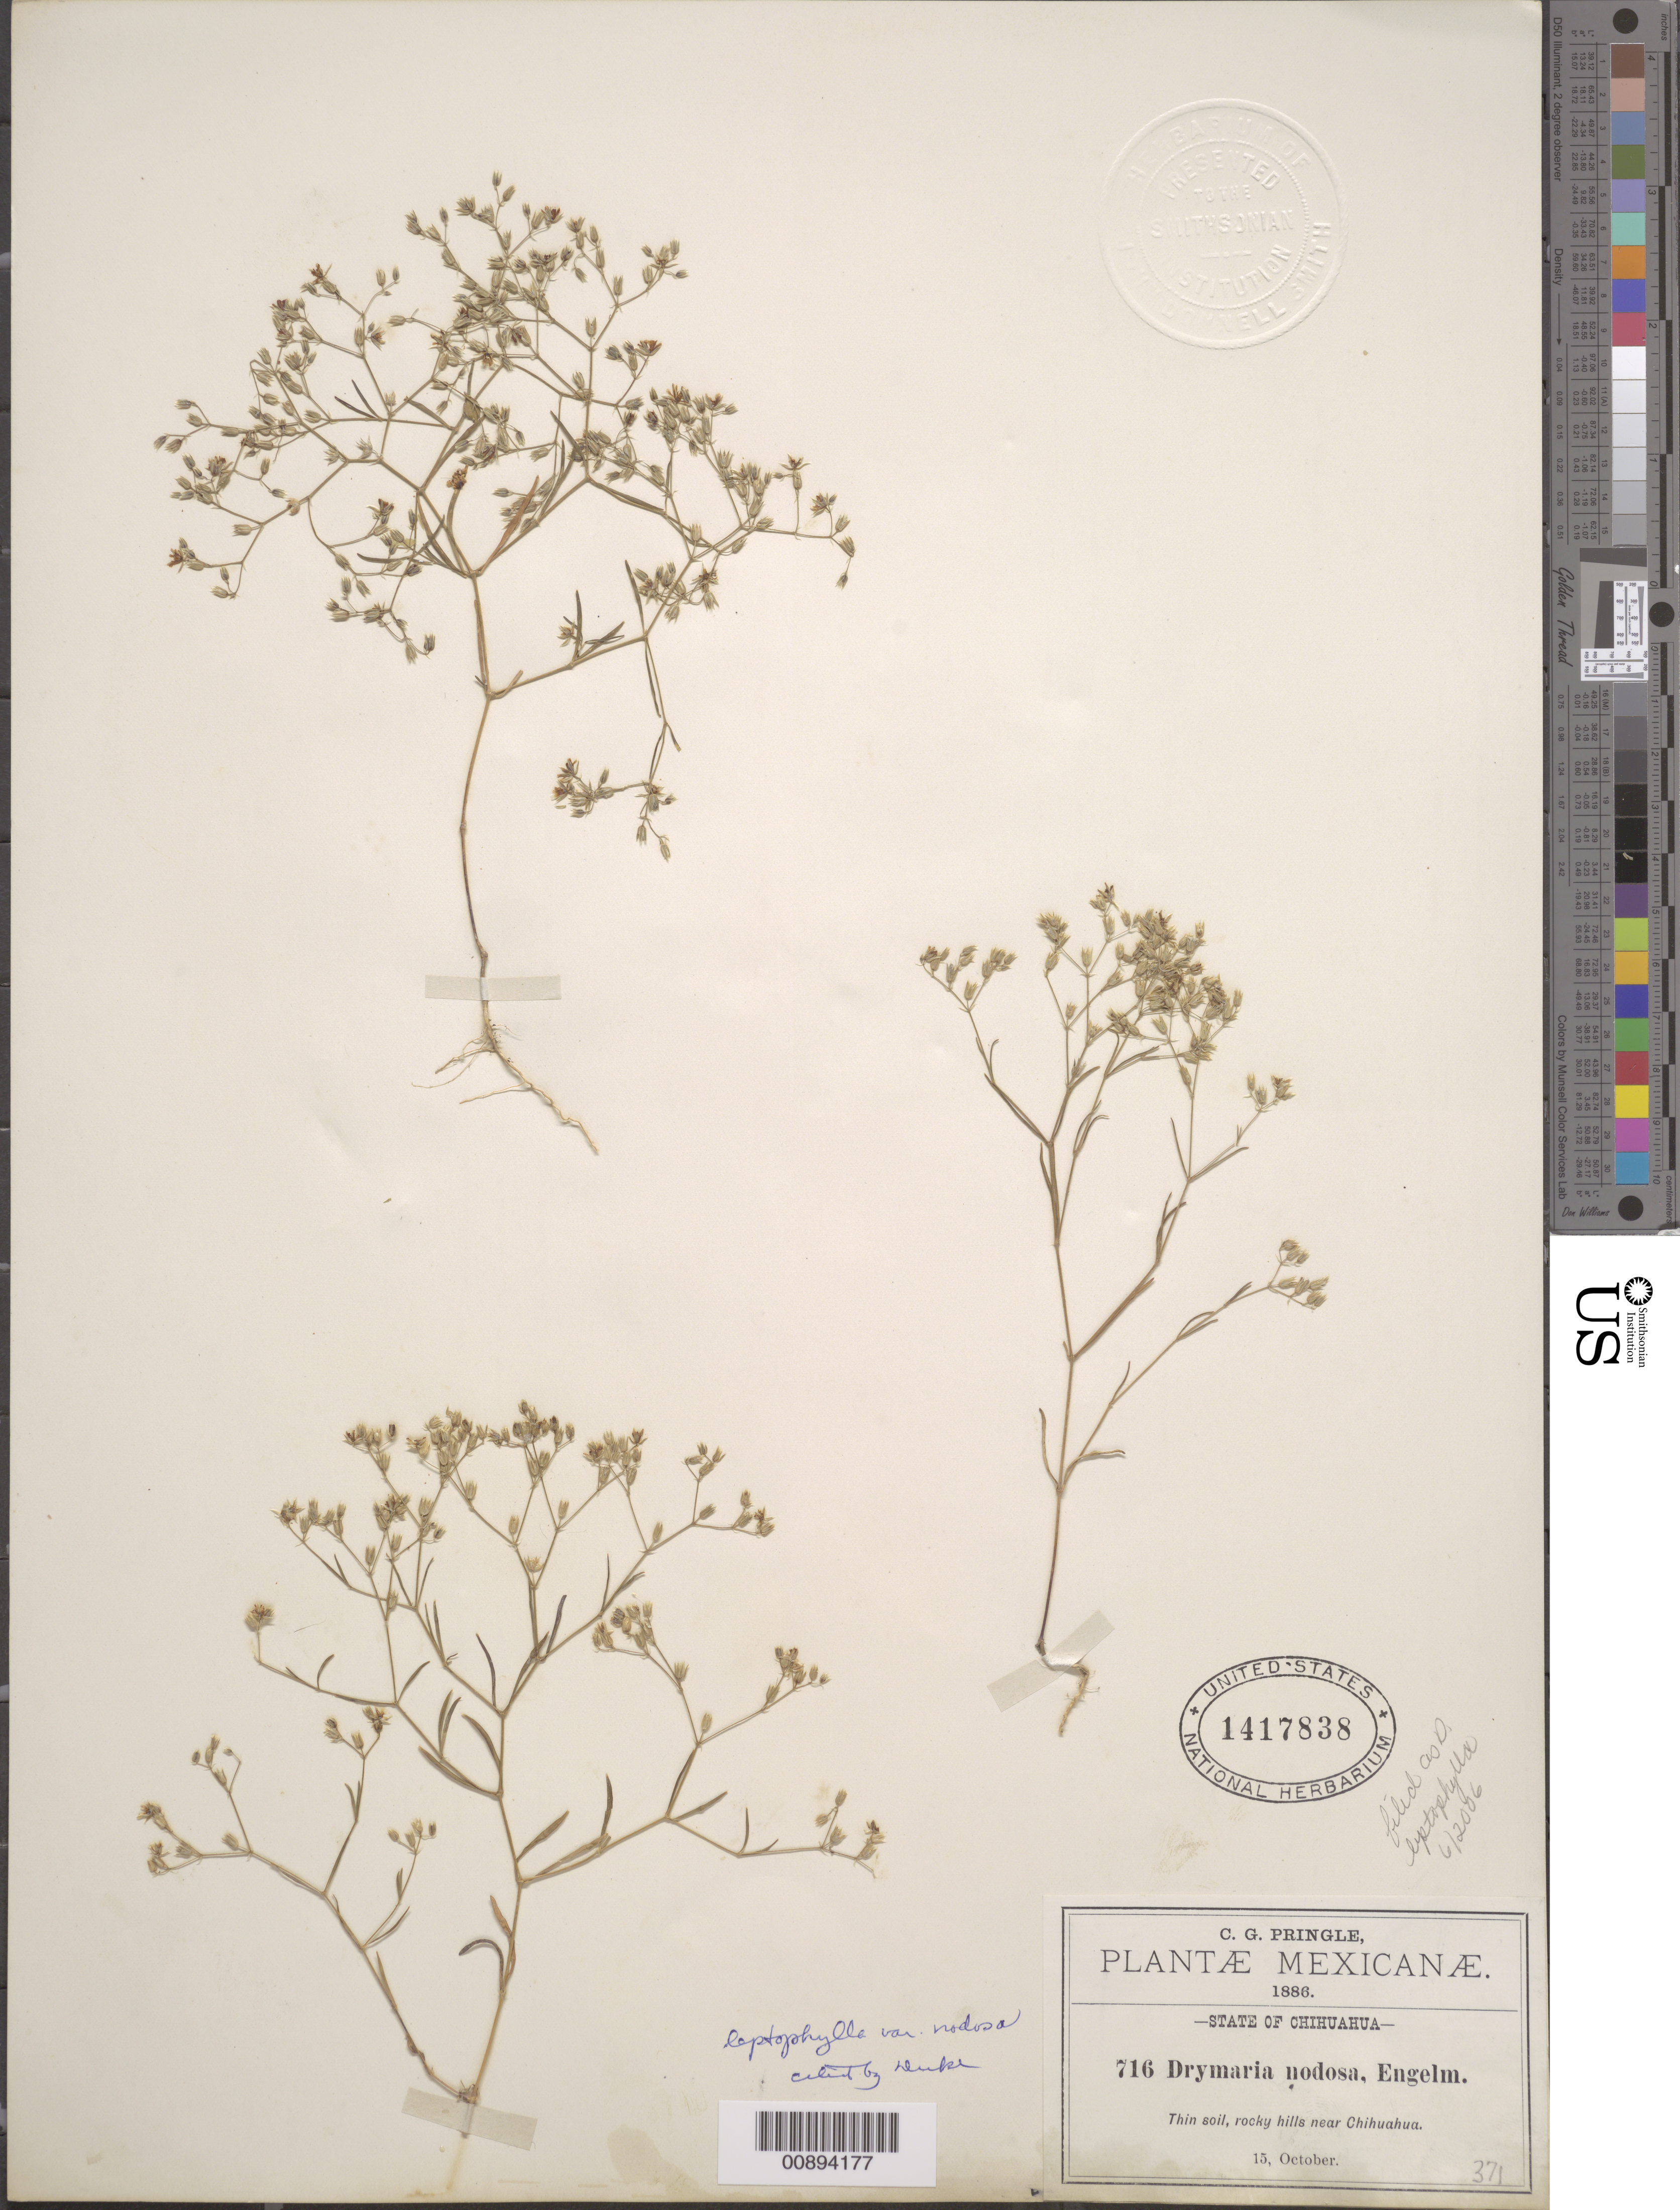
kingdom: Plantae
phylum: Tracheophyta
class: Magnoliopsida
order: Caryophyllales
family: Caryophyllaceae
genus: Drymaria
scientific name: Drymaria leptophylla var. nodosa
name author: (Engelm.) J.A. Duke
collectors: C. G. Pringle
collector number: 716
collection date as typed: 15 Oct 1886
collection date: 1886-10-15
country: Mexico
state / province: Chihuahua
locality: Near Chihuahua, Chihuahua.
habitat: Thin soil, rocky hills.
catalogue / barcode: US 1417838